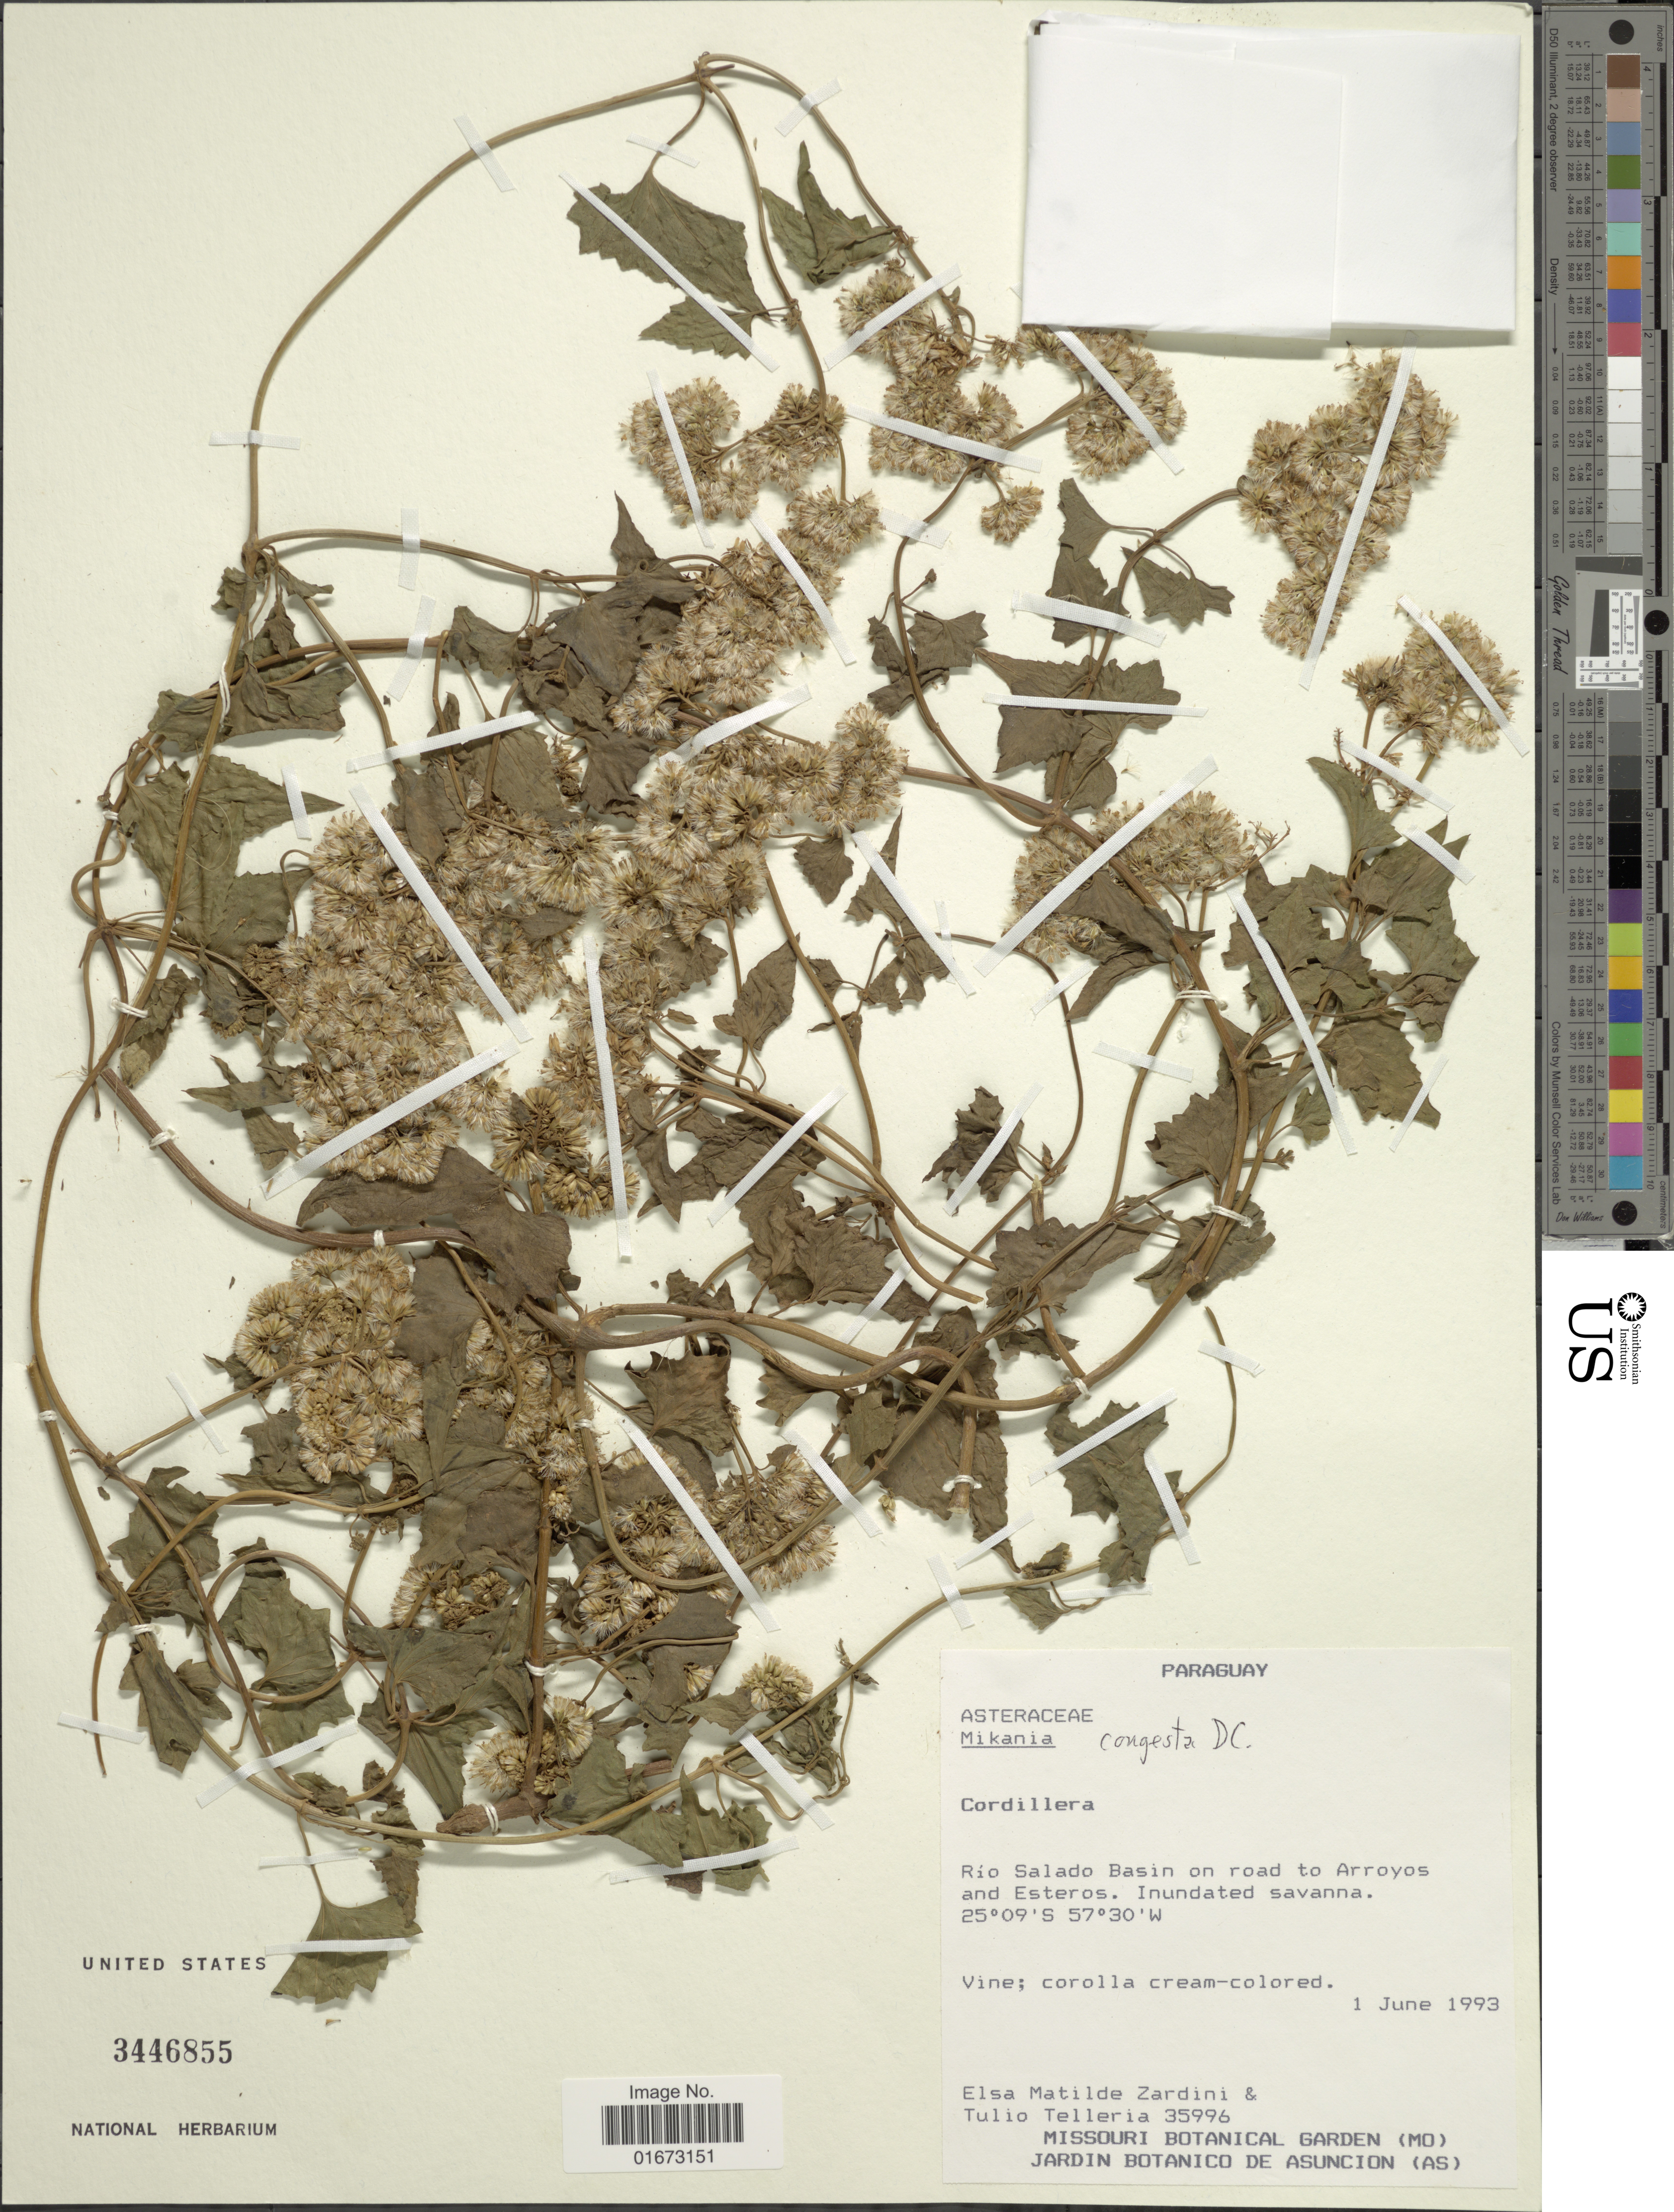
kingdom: Plantae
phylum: Tracheophyta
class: Magnoliopsida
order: Asterales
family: Asteraceae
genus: Mikania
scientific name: Mikania congesta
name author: DC.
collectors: E. M. Zardini & T. Telleria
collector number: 35996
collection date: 1993-06-01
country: Paraguay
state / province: Cordillera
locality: Río Salado Basin on road to Arroyos and Esteros. Inundated avanna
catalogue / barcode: US 3446855